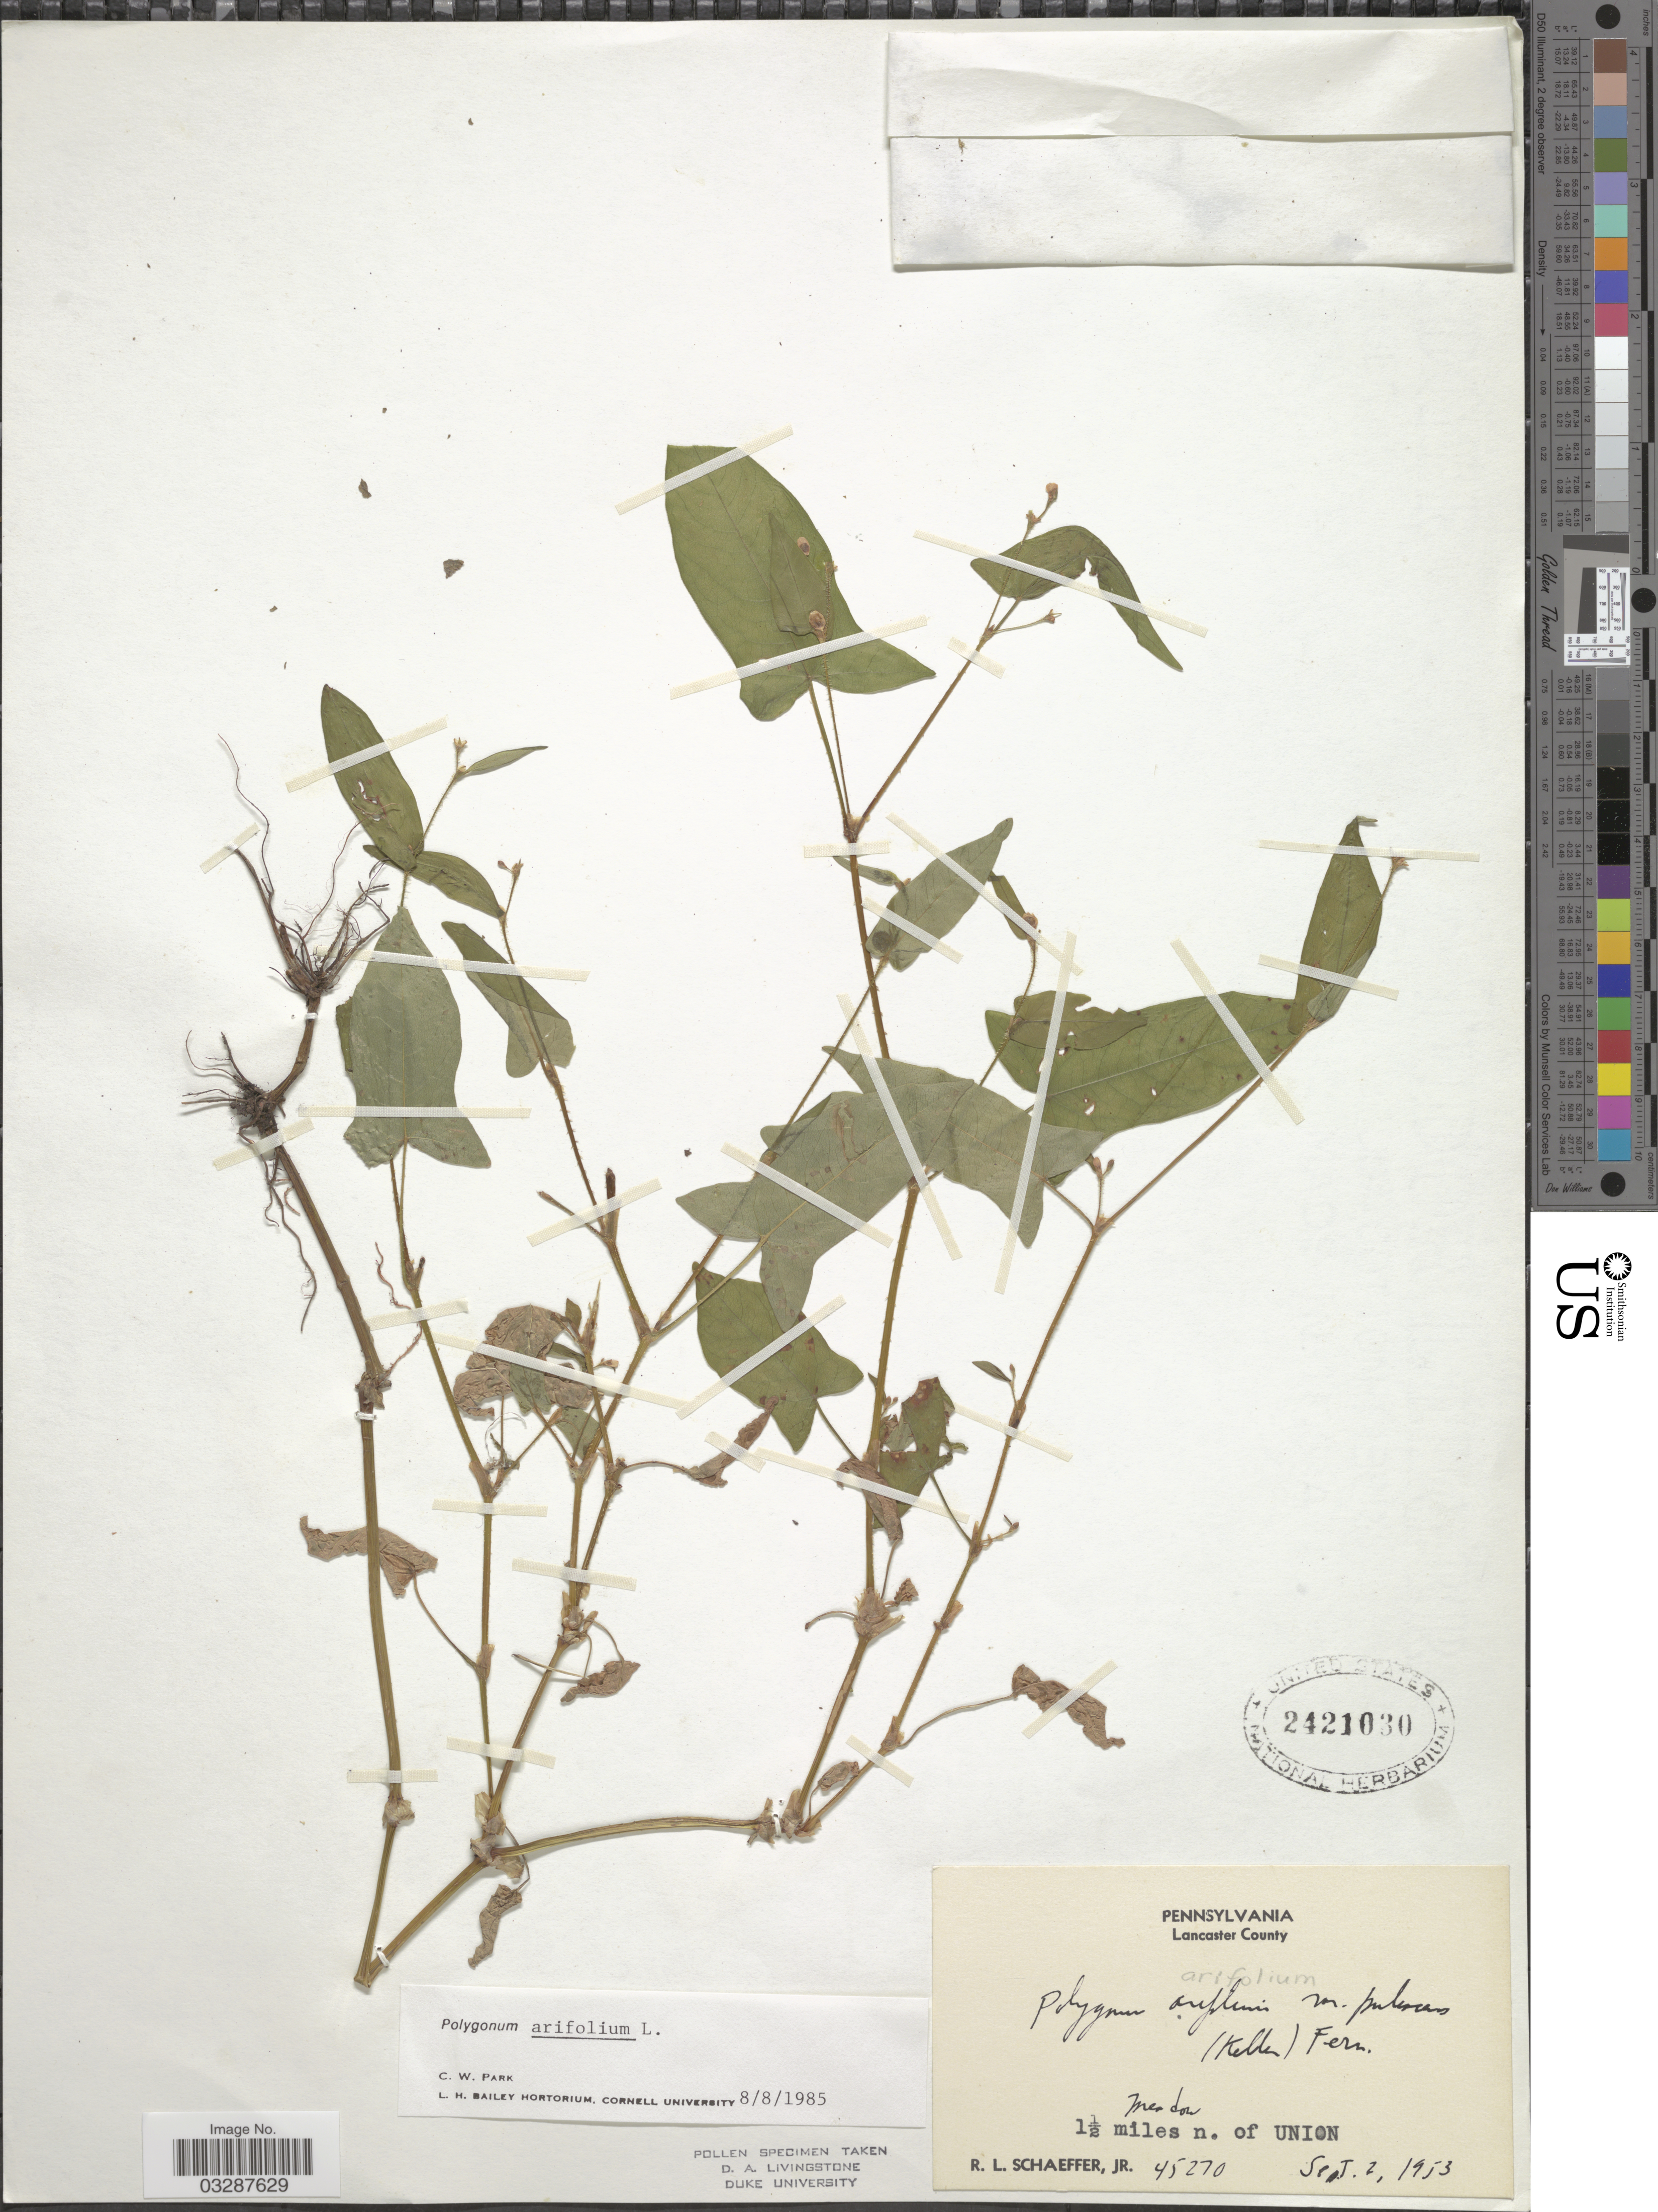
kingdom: Plantae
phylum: Tracheophyta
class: Magnoliopsida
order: Caryophyllales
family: Polygonaceae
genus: Persicaria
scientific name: Persicaria arifolia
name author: (L.) Haraldson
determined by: Atha, D. E.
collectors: R. L. Schaeffer Jr.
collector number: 45270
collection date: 1953-09-02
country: United States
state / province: Pennsylvania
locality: Lancaster County. 1½ miles n. of Union.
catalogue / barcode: US 2421030